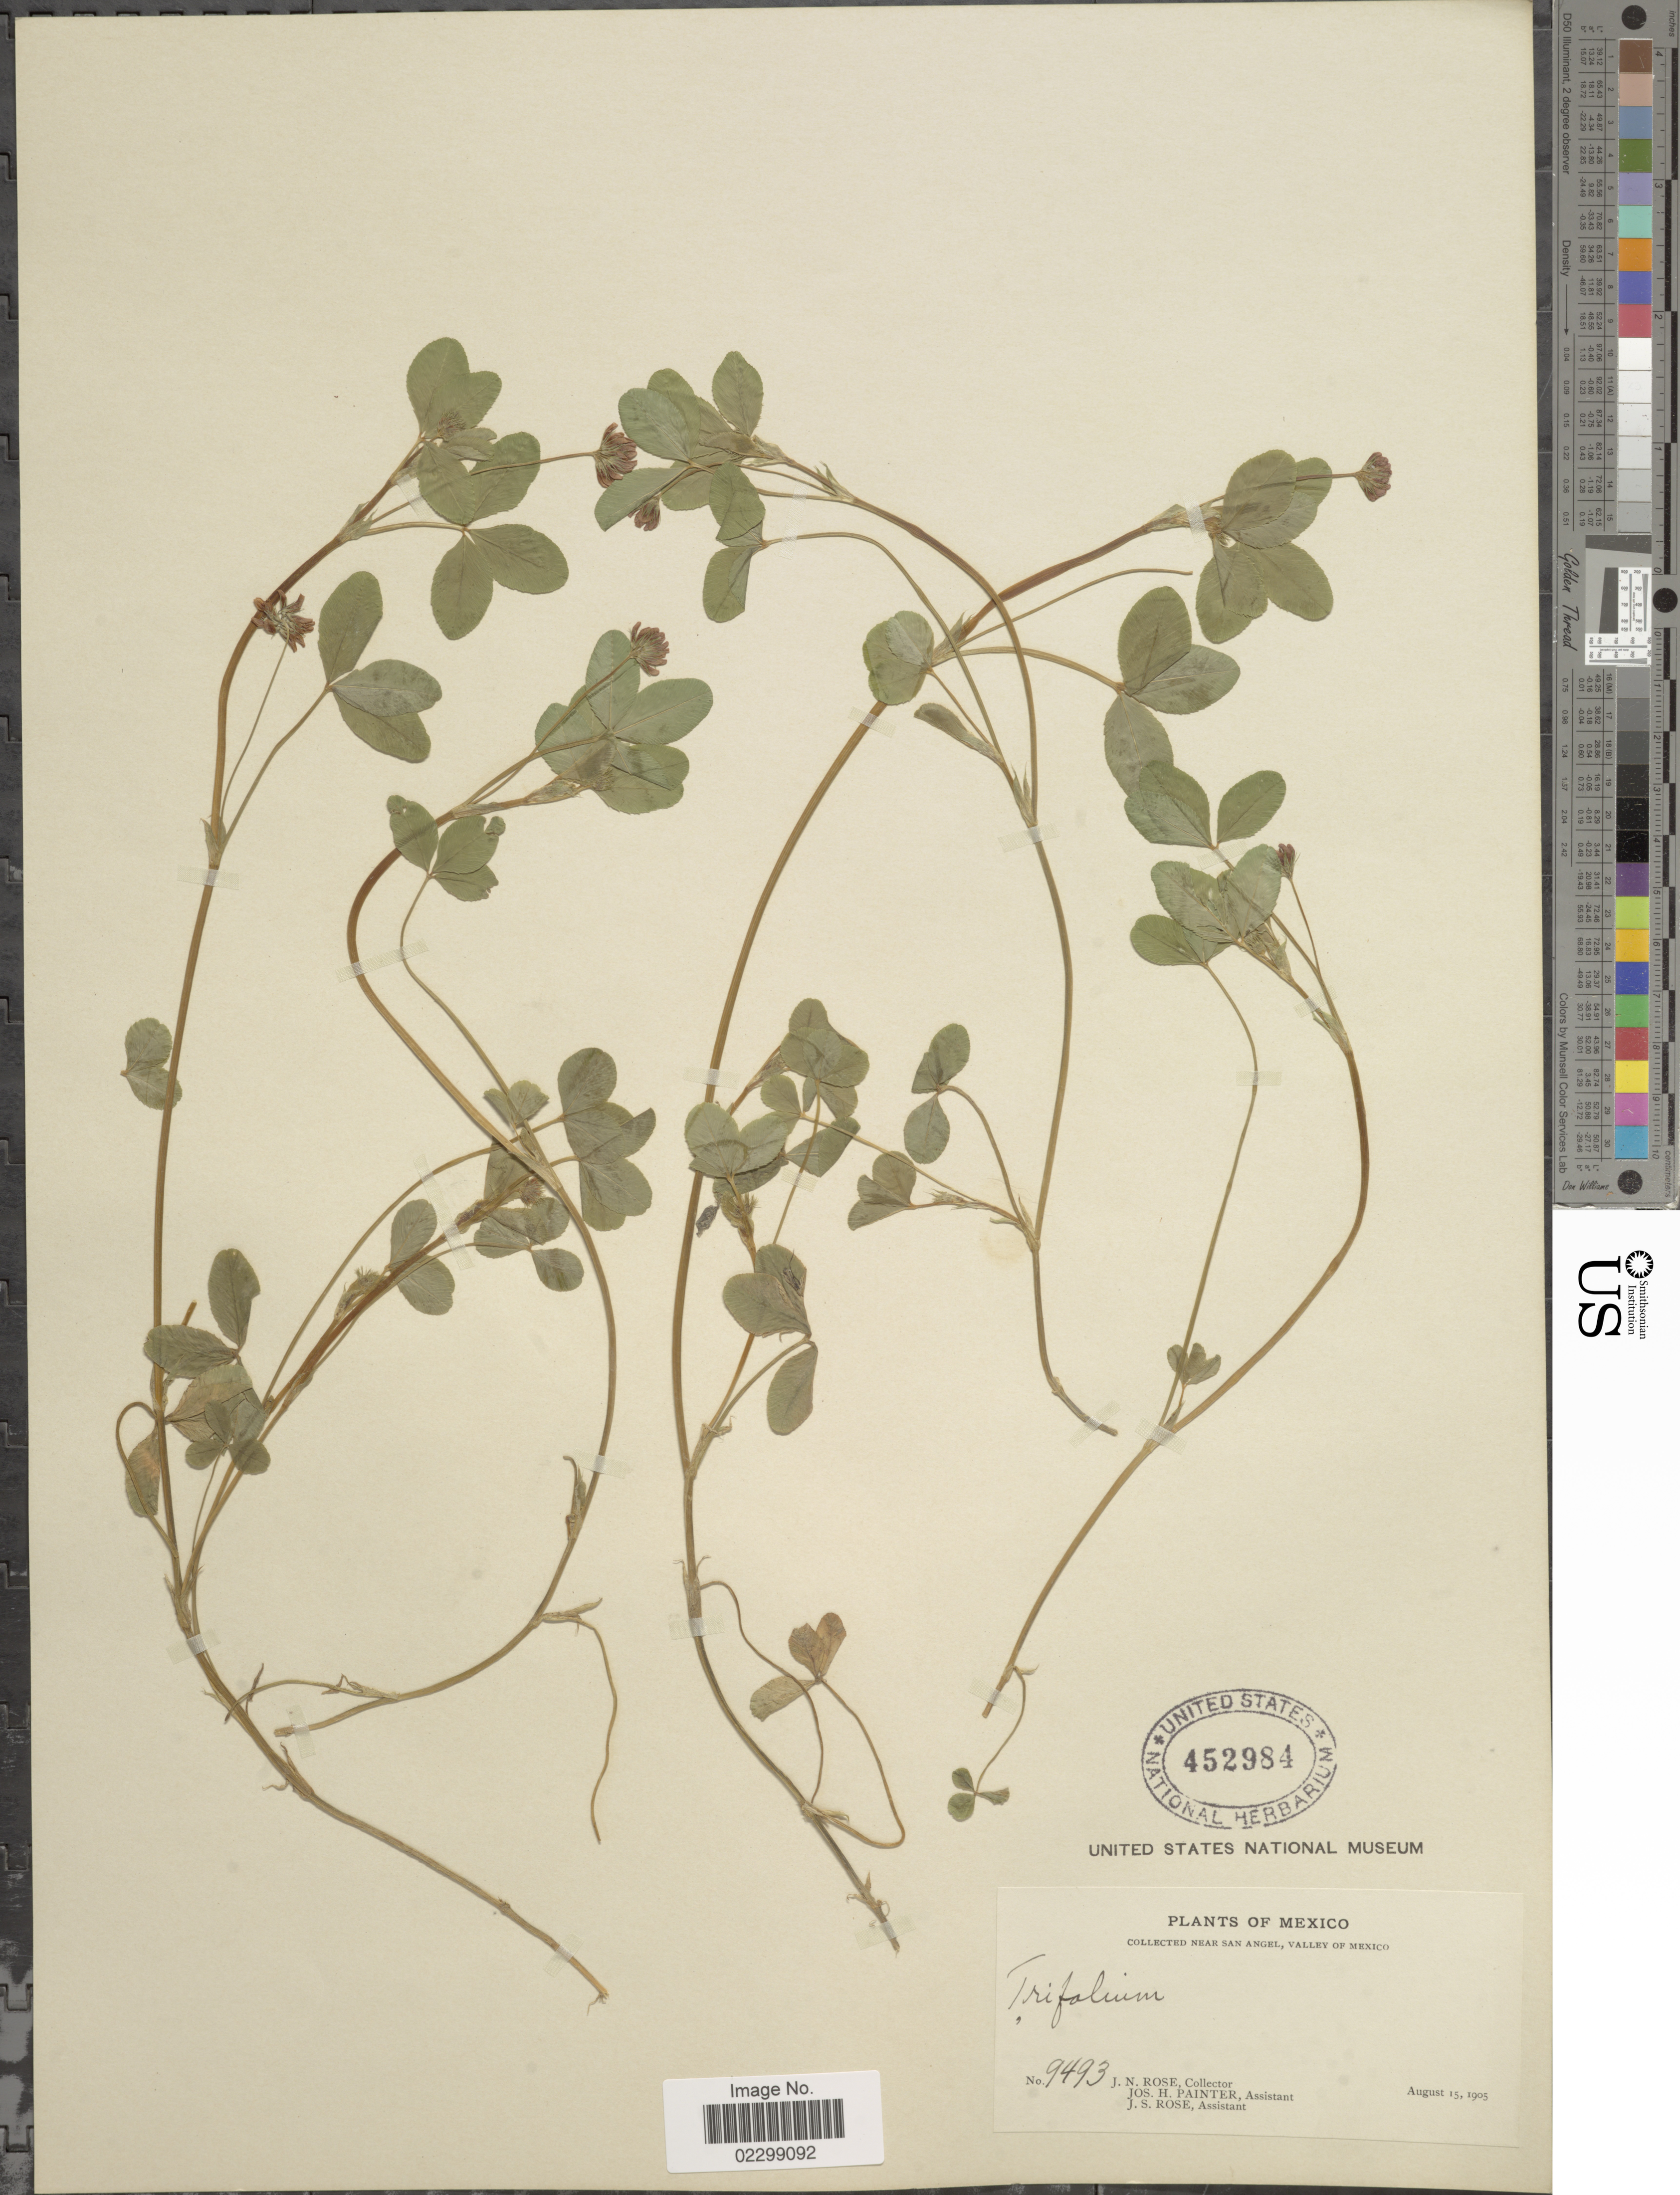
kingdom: Plantae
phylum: Tracheophyta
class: Magnoliopsida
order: Fabales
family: Fabaceae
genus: Trifolium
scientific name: Trifolium sp.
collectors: J. N. Rose, J. H. Painter & J. S. Rose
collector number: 9493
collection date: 1905-08-15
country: Mexico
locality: Near San Angel, valley of Mexico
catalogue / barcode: US 452984